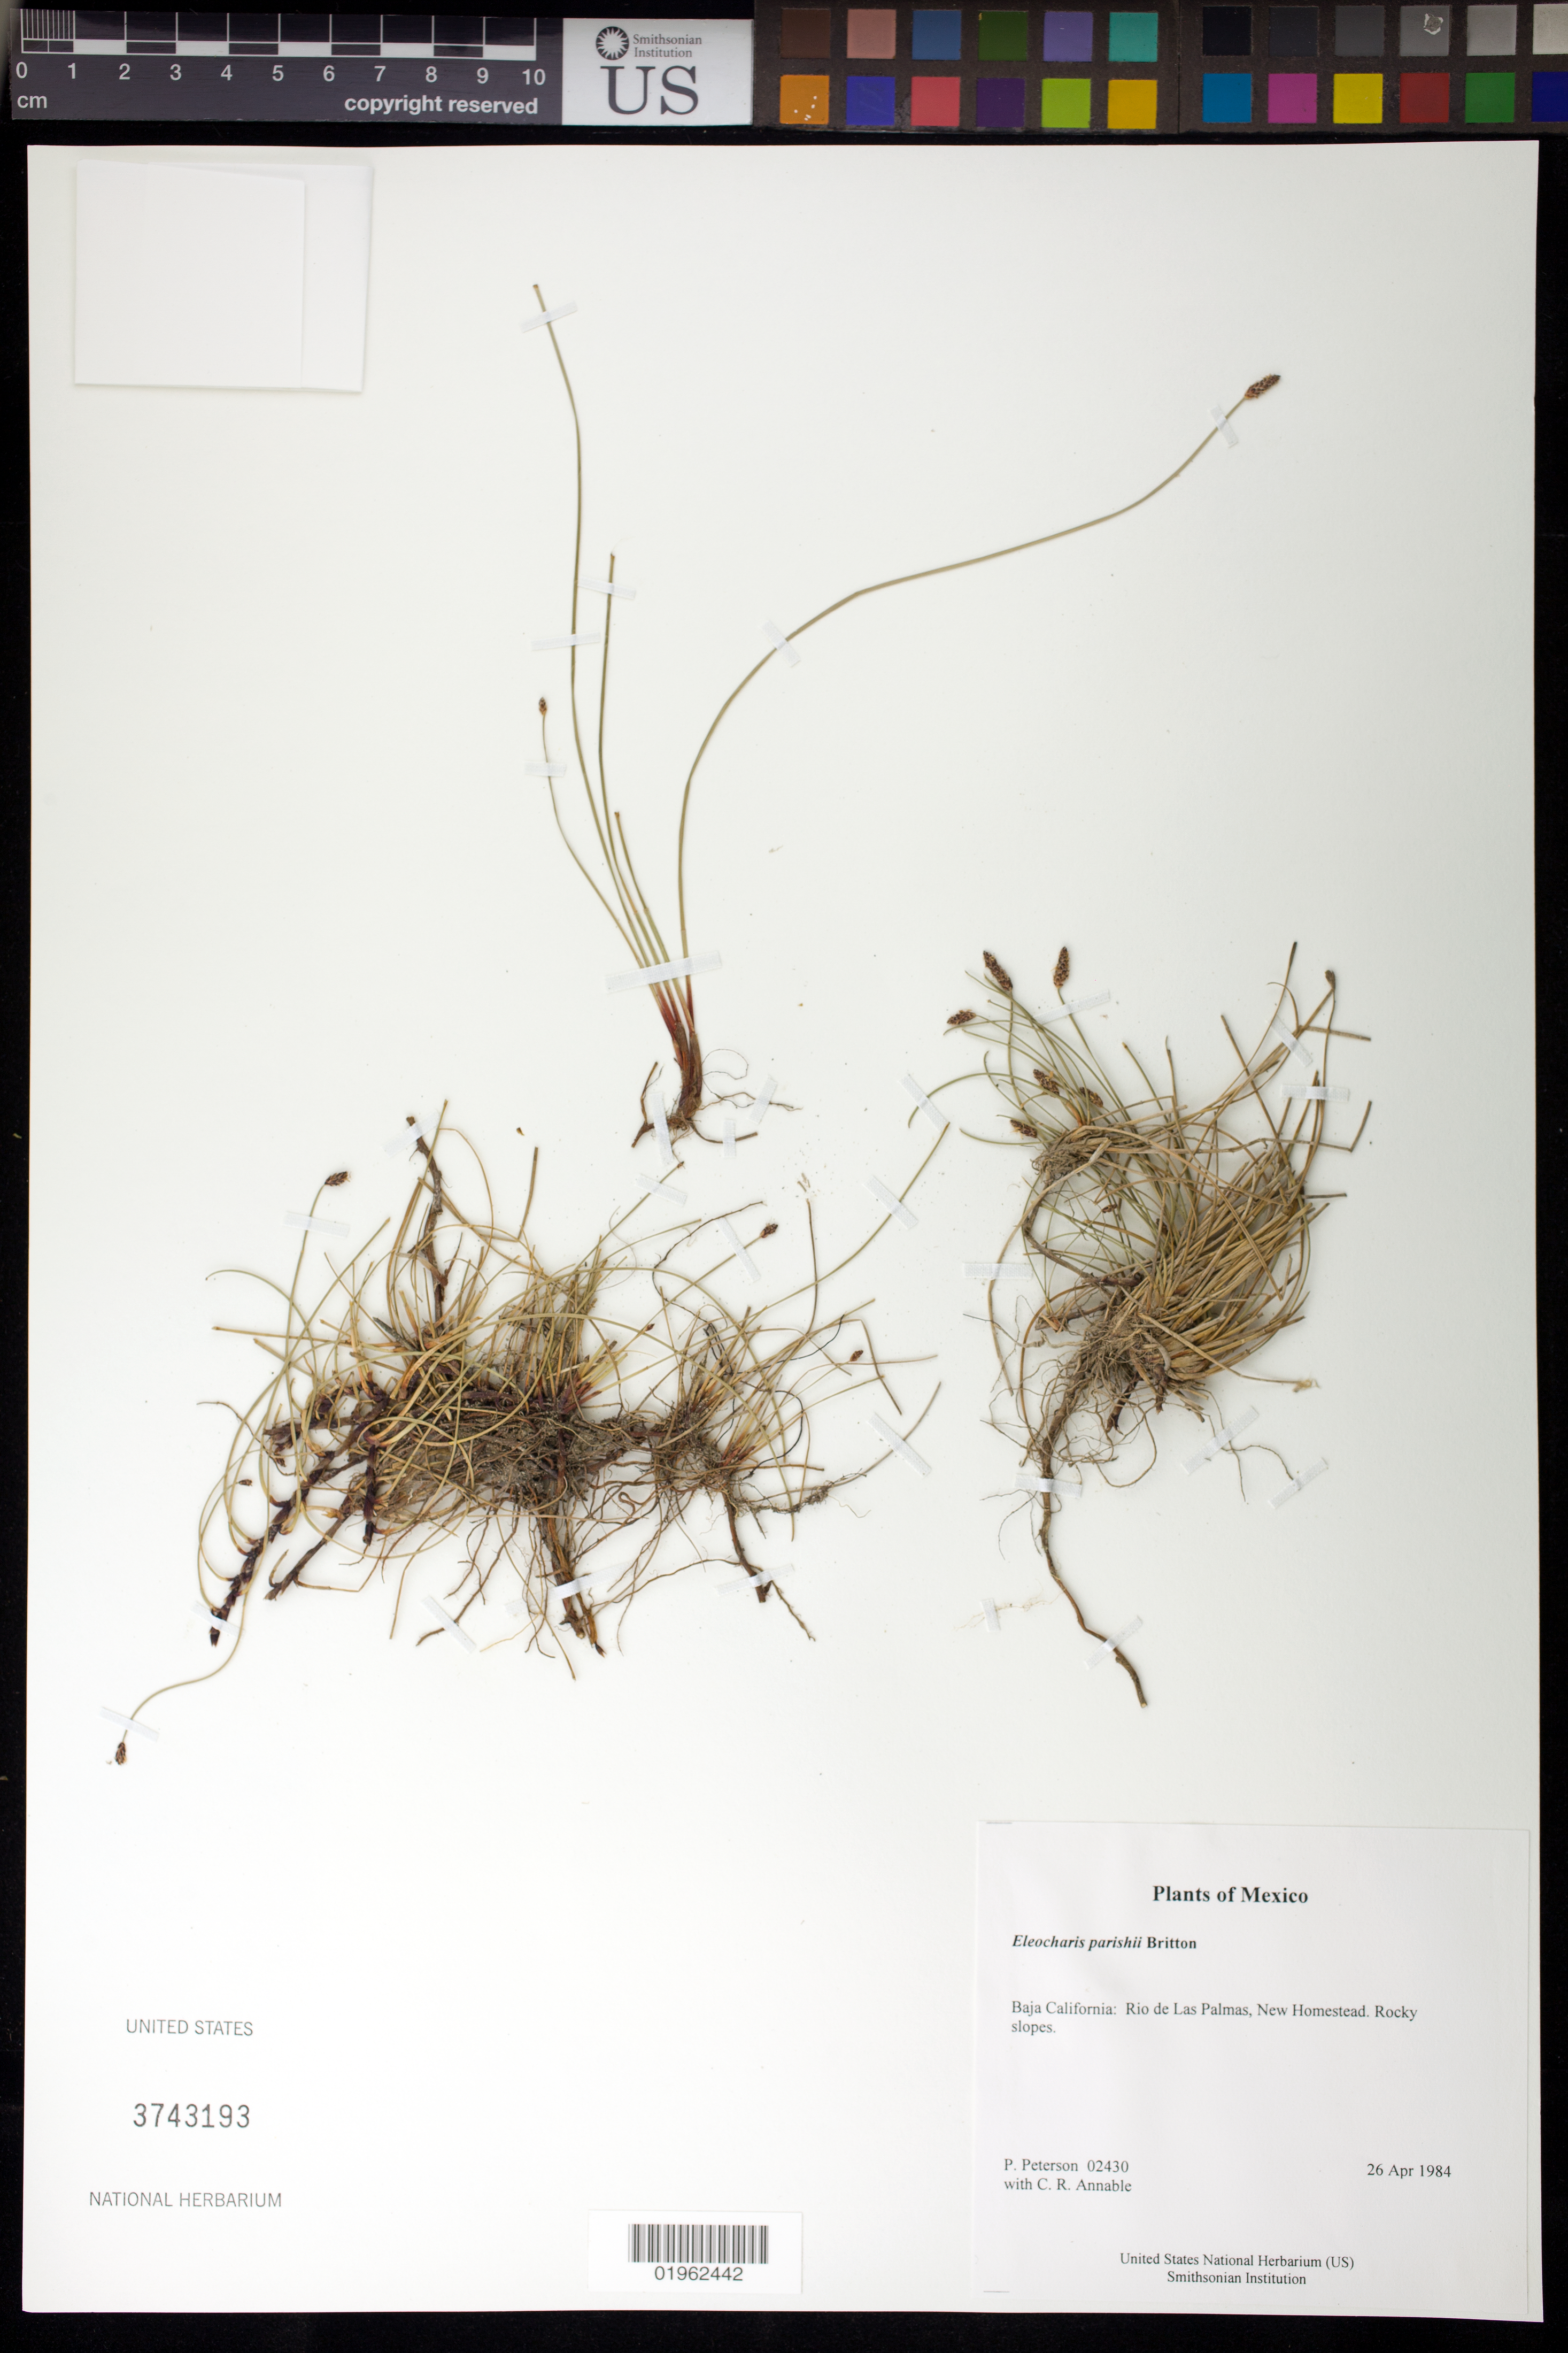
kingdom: Plantae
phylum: Tracheophyta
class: Liliopsida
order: Poales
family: Cyperaceae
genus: Eleocharis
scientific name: Eleocharis parishii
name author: Britton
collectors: P. M. Peterson & C. R. Annable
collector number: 02430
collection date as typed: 26 Apr 1984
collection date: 1984-04-26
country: Mexico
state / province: Baja California Norte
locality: Rio de Las Palmas, New Homestead.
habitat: Rocky slopes.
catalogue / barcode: US 3743193